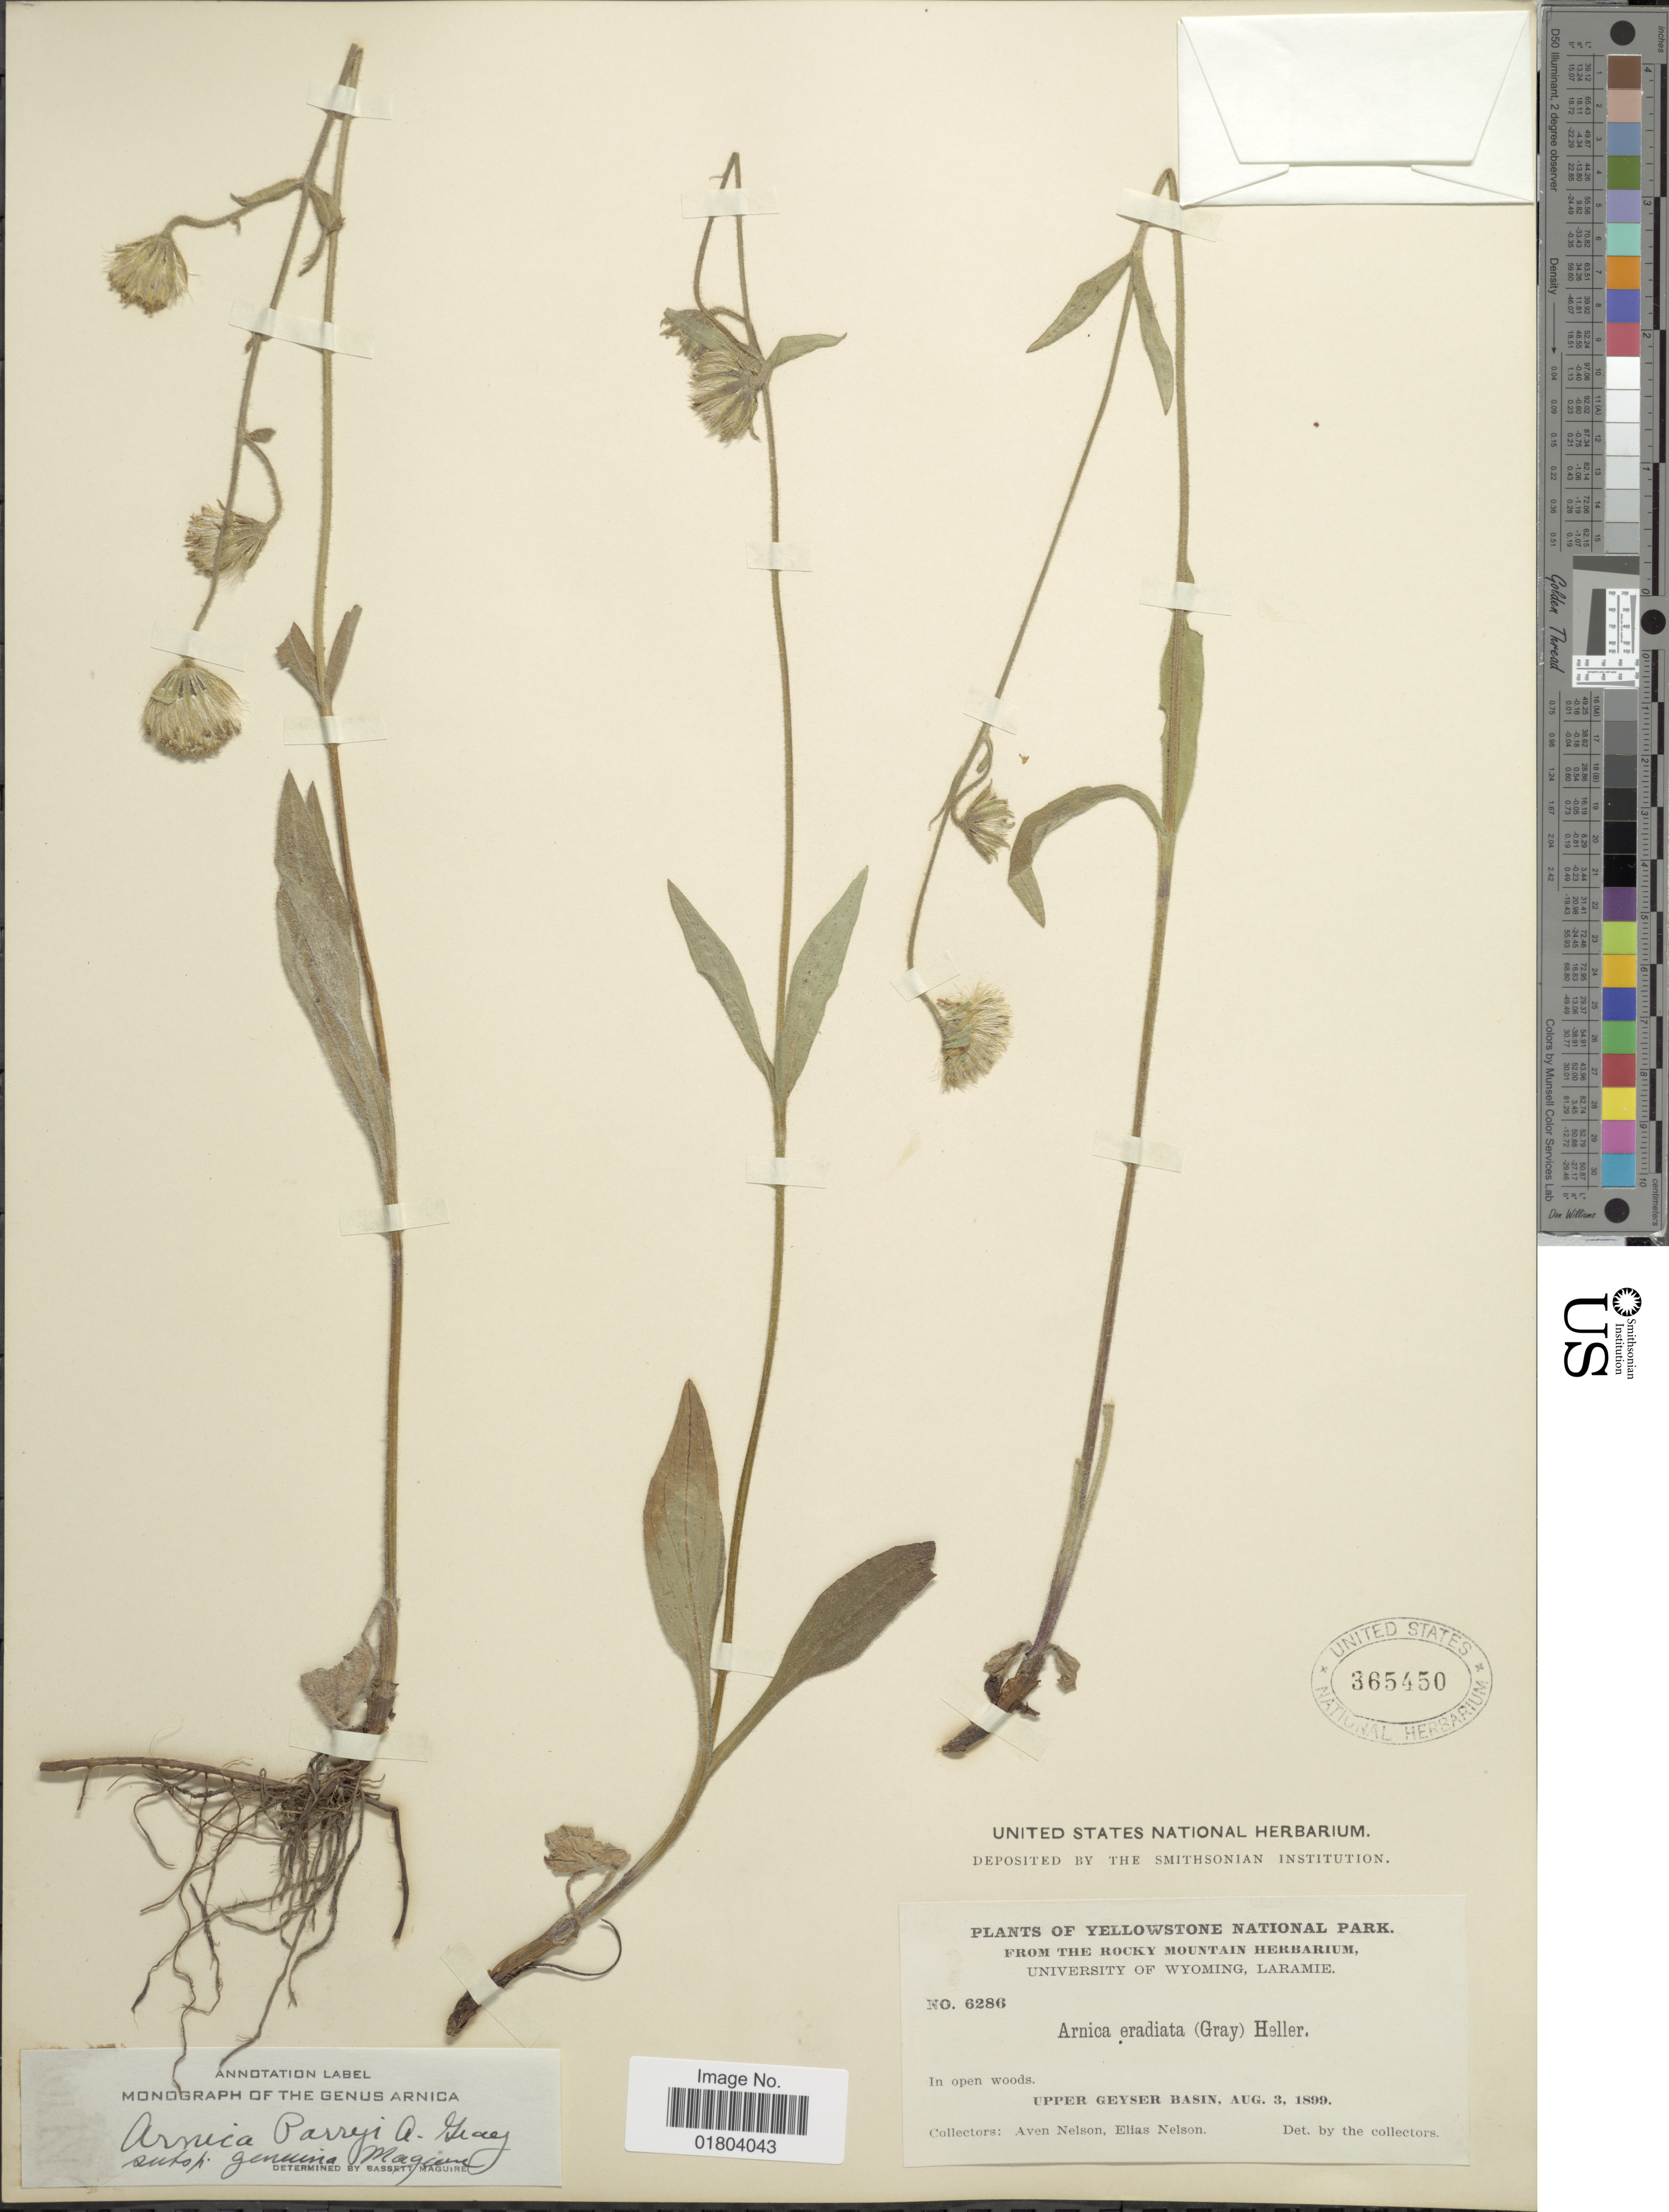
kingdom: Plantae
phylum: Tracheophyta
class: Magnoliopsida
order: Asterales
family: Asteraceae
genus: Arnica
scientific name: Arnica parryi subsp. genuina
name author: Maguire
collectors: A. Nelson & E. Nelson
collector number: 6286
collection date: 1899-08-03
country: United States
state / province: Wyoming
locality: Yellowstone National Park, In open woods, Upper Geyser Basin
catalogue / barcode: US 365450